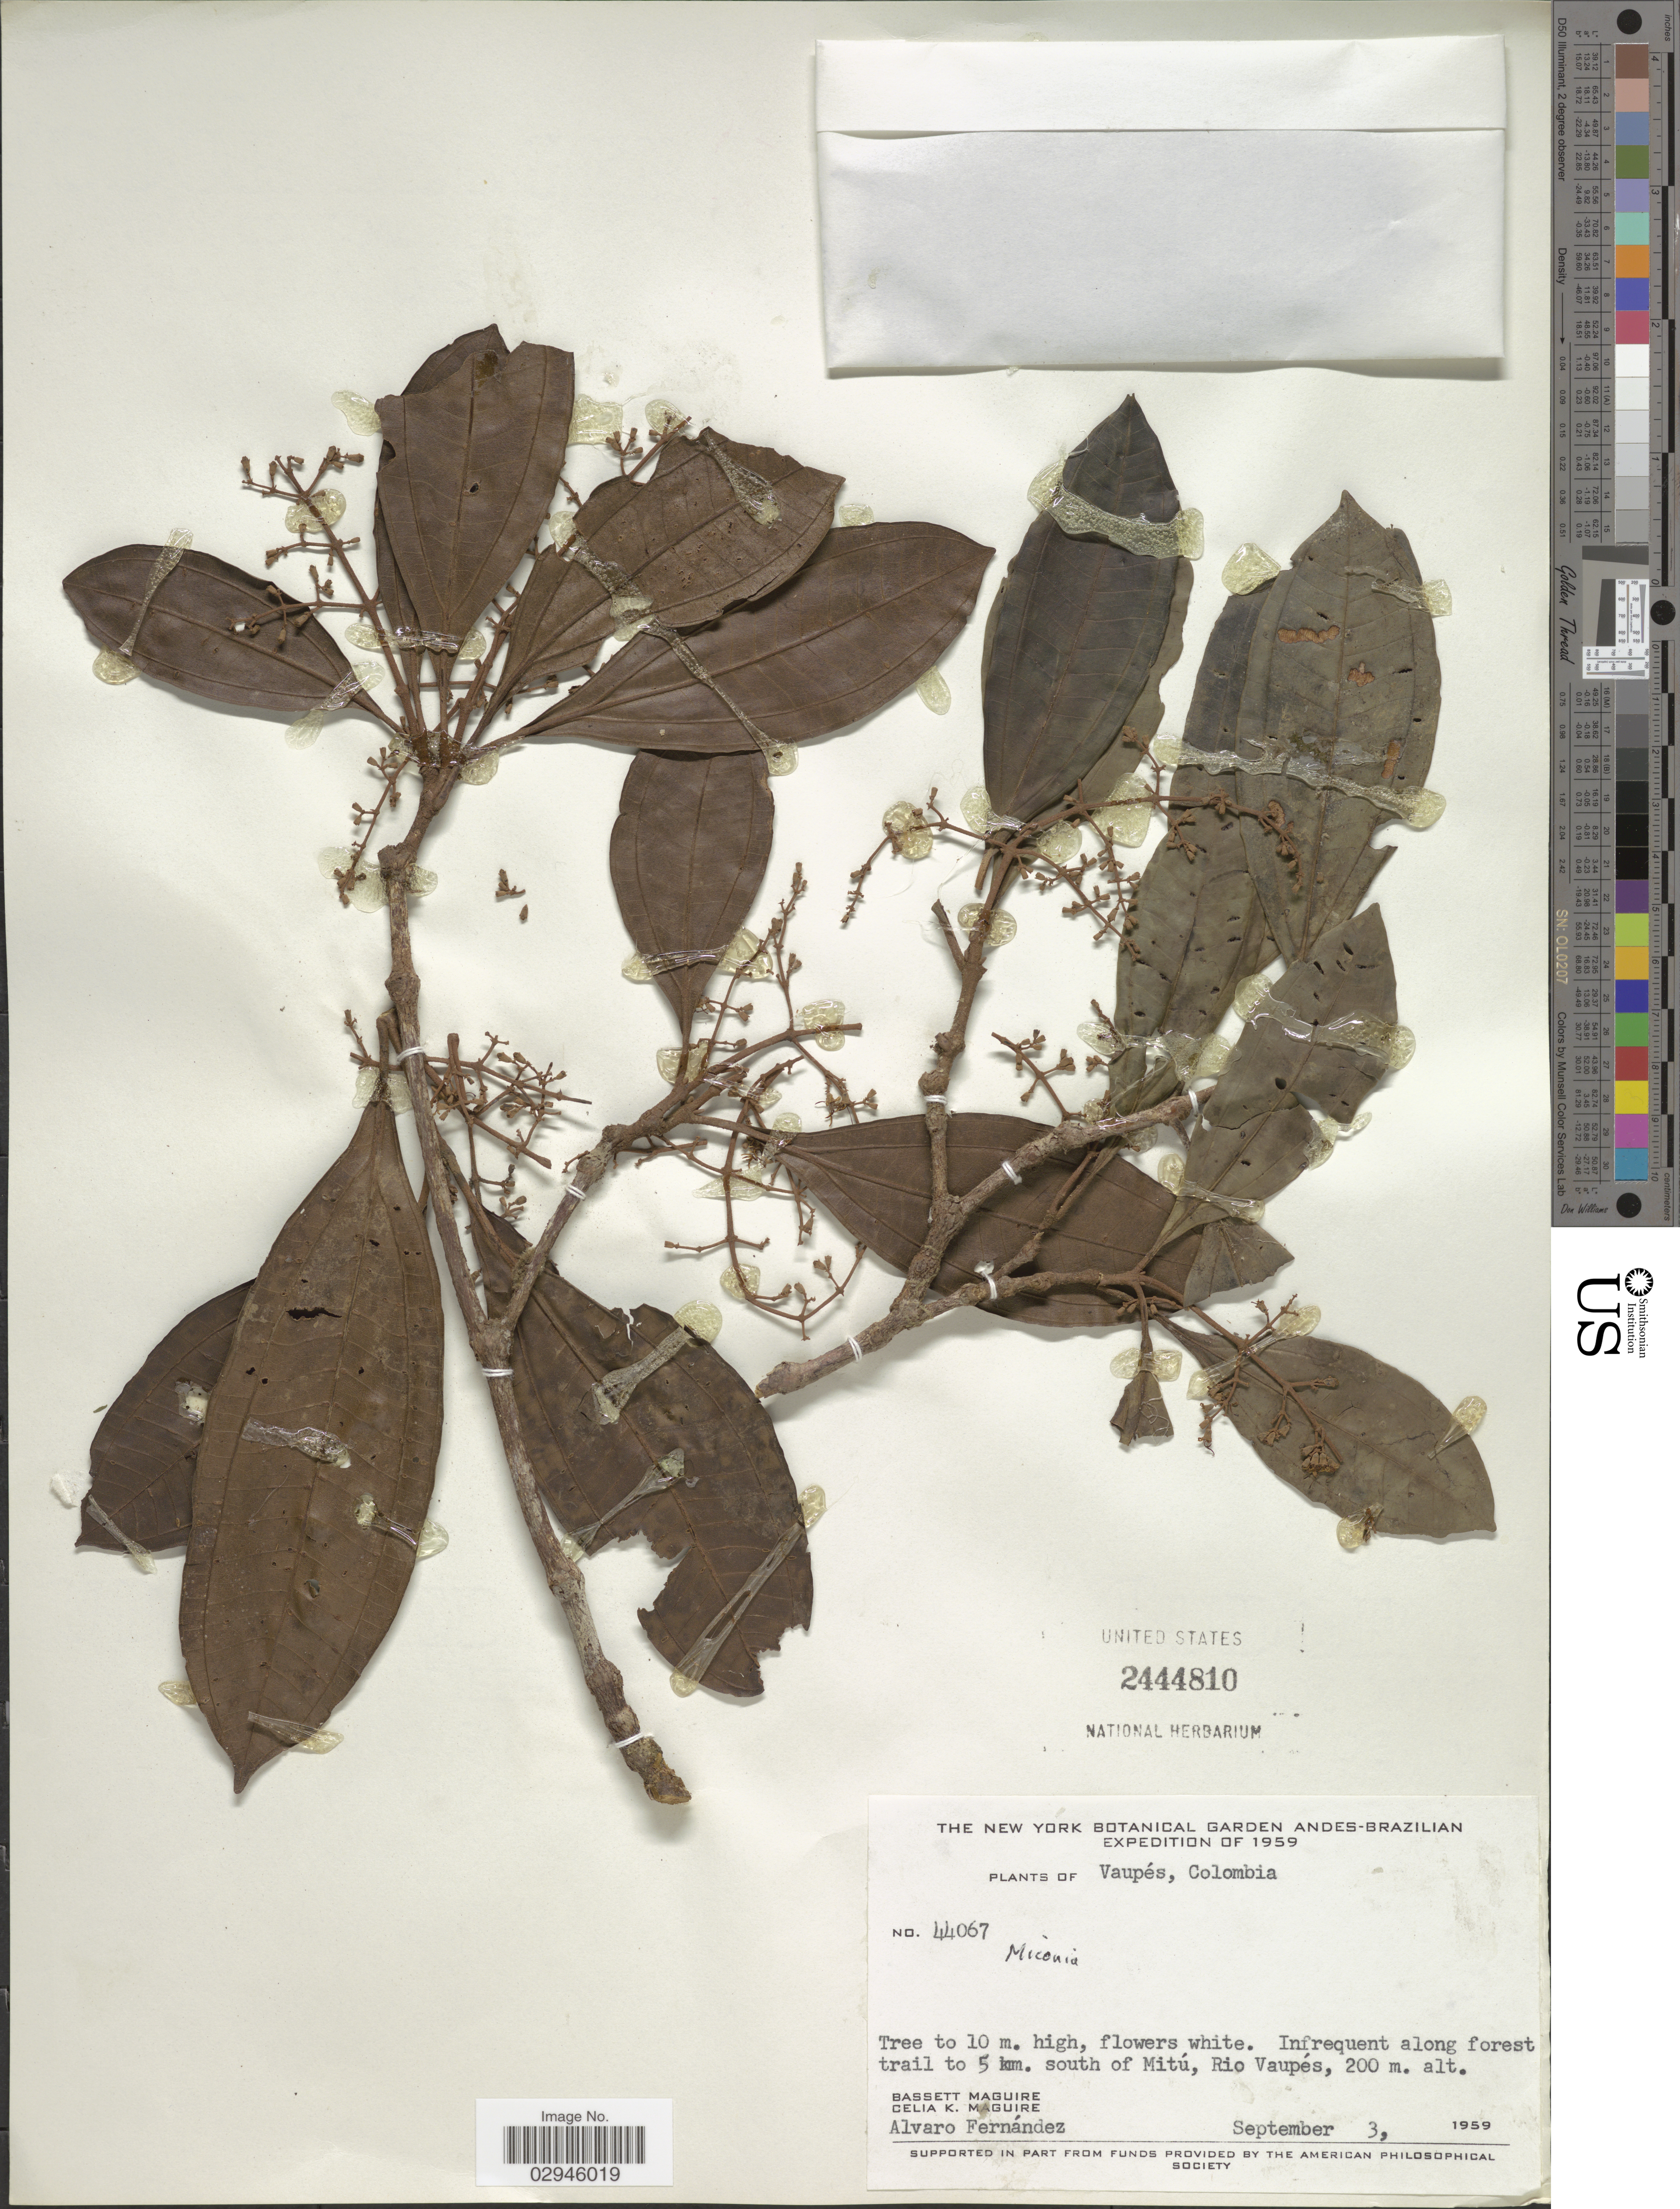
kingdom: Plantae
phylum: Tracheophyta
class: Magnoliopsida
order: Myrtales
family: Melastomataceae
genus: Miconia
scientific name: Miconia sp.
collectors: B. Maguire, C. K. Maguire & A. Fernandez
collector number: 44067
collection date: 1959-09-03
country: Colombia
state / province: Vaupés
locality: Andes. Trail to 5 km. south of Mitú, Rio Vaupés.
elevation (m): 200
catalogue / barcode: US 2444810